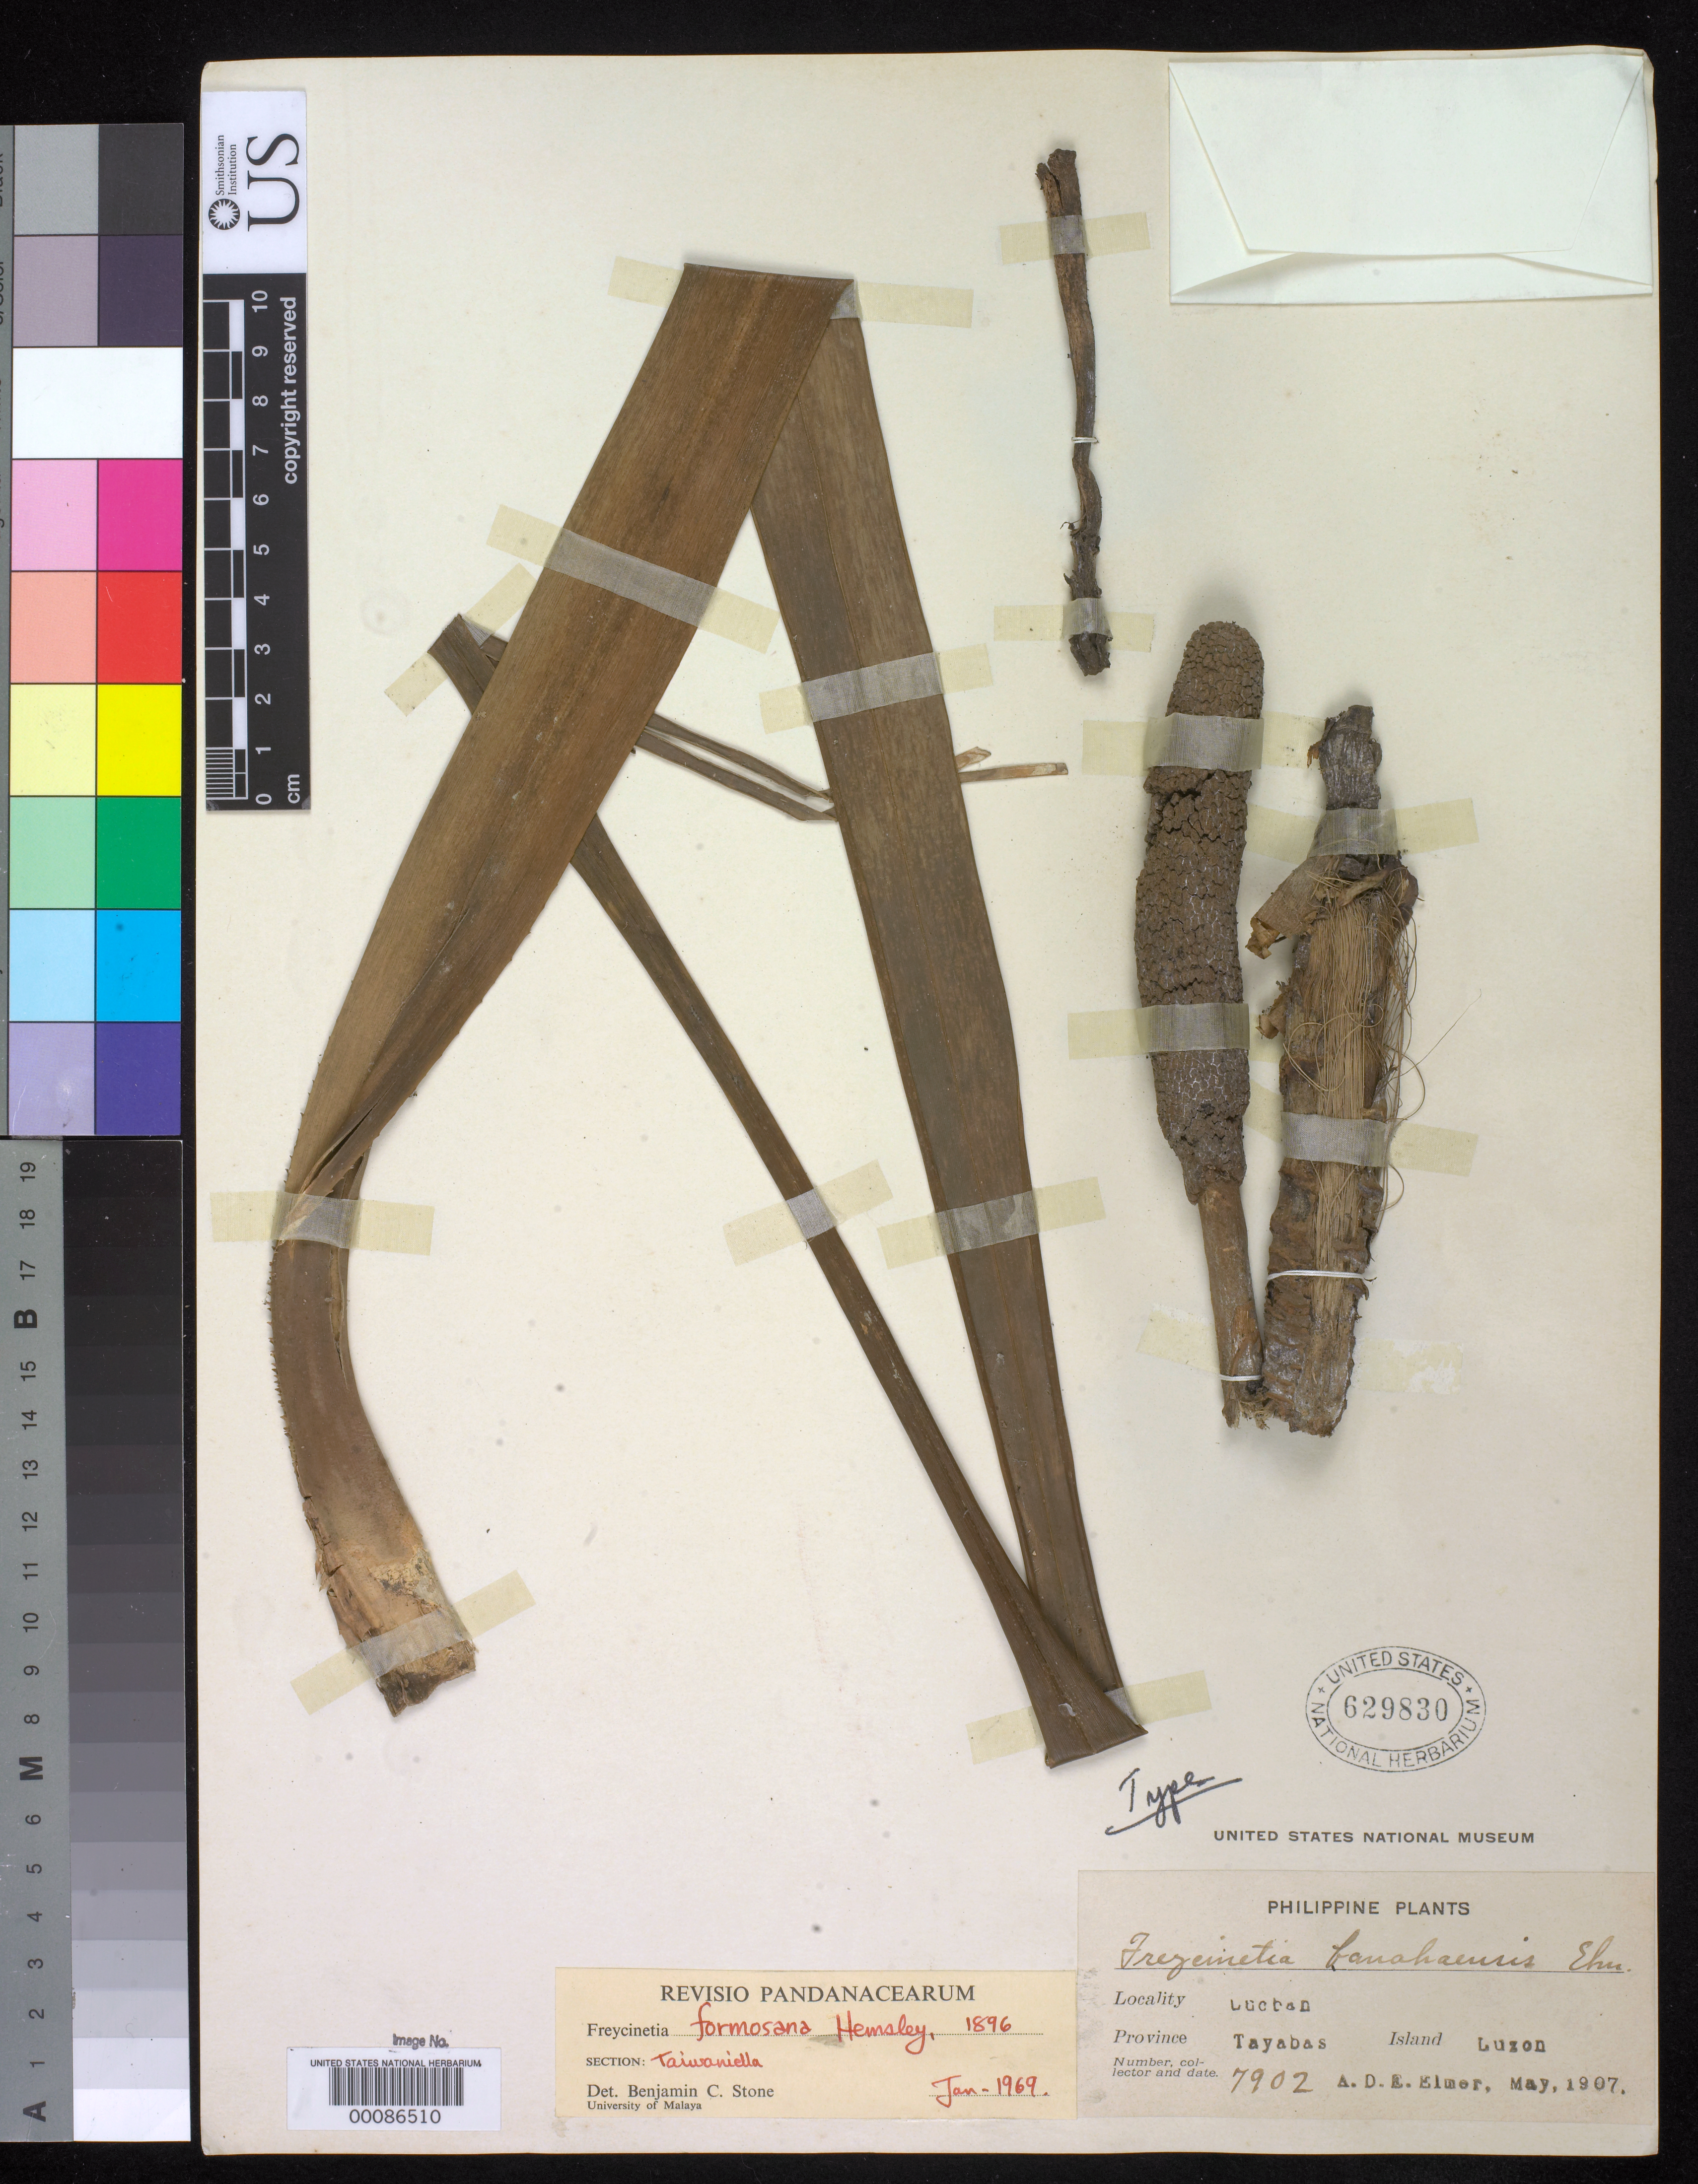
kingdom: Plantae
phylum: Tracheophyta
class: Liliopsida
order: Pandanales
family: Pandanaceae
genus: Freycinetia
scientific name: Freycinetia banahaensis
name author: Elmer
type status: Isotype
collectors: A. D. E. Elmer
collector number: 7902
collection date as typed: May 1907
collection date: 1907-05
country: Philippines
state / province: Calabarzon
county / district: Quezon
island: Luzon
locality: Lucban, Province of Tayabas, Luzon.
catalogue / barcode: US 629830